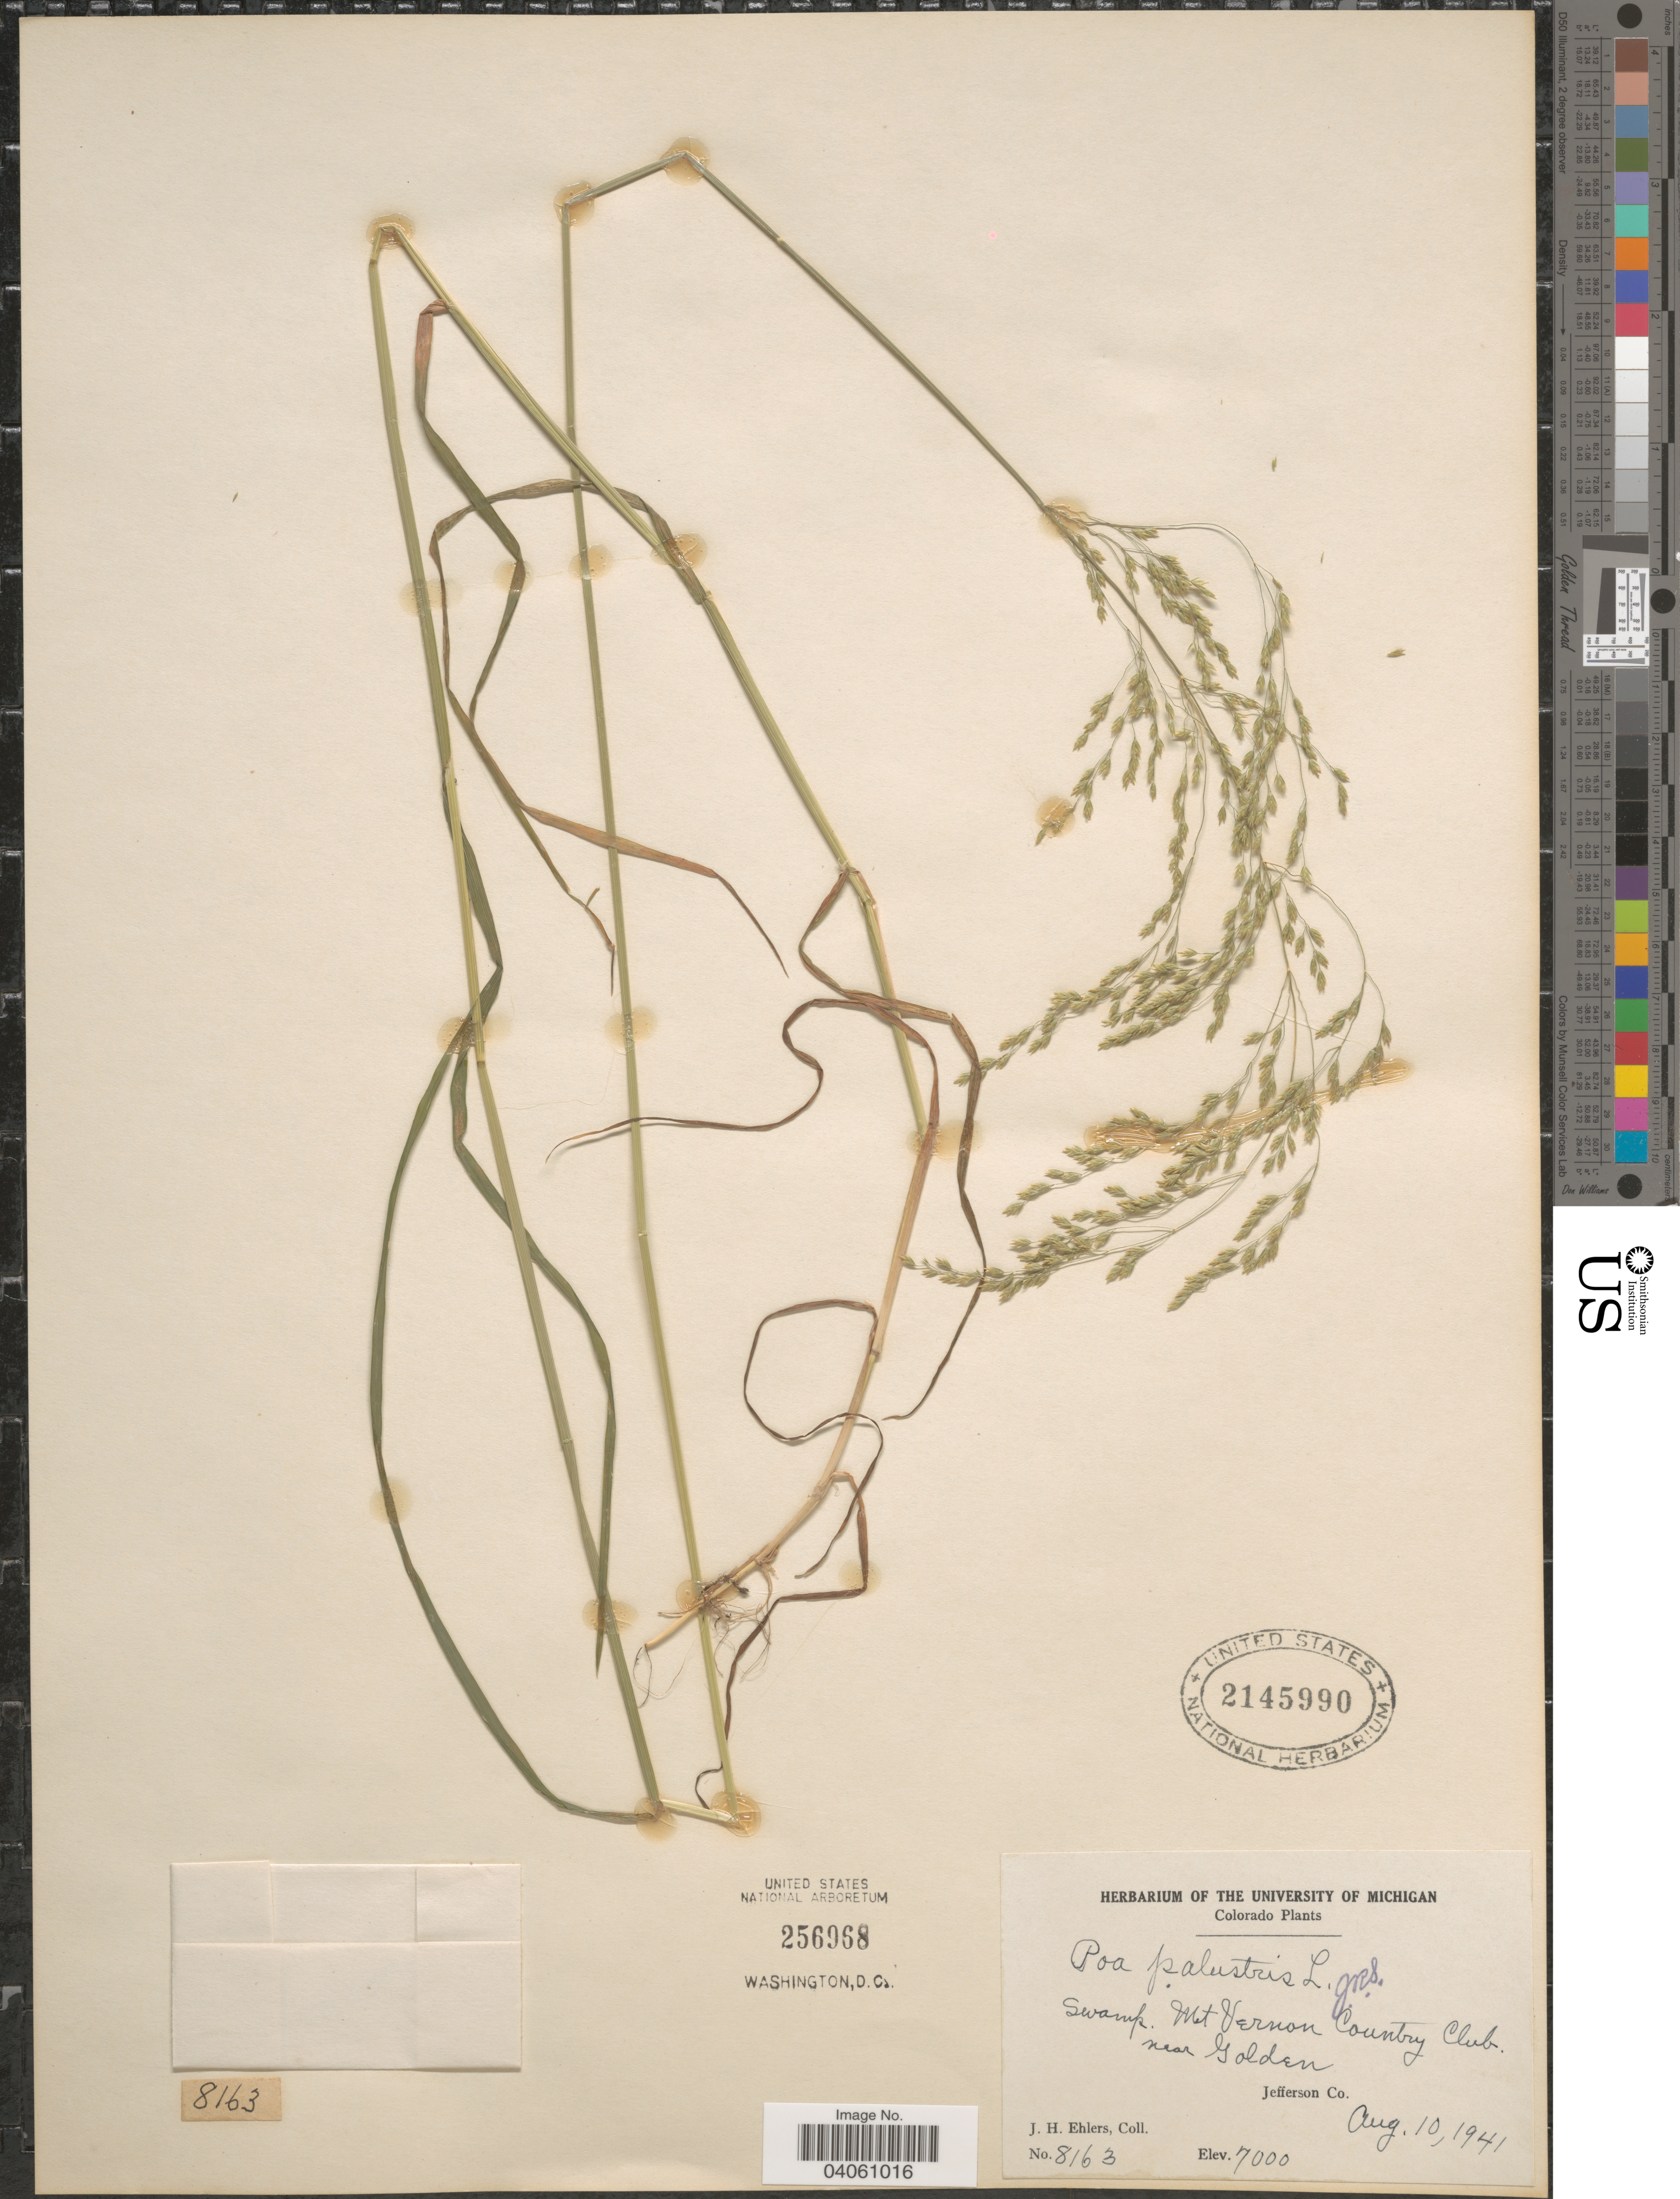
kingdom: Plantae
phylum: Tracheophyta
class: Liliopsida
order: Poales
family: Poaceae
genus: Poa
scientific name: Poa palustris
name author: L.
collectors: J. H. Ehlers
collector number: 8163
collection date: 1941-08-10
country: United States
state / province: Colorado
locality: Swamp, Mt. Vernon Country Club near Golden. Jefferson Co.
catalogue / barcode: US 2145990